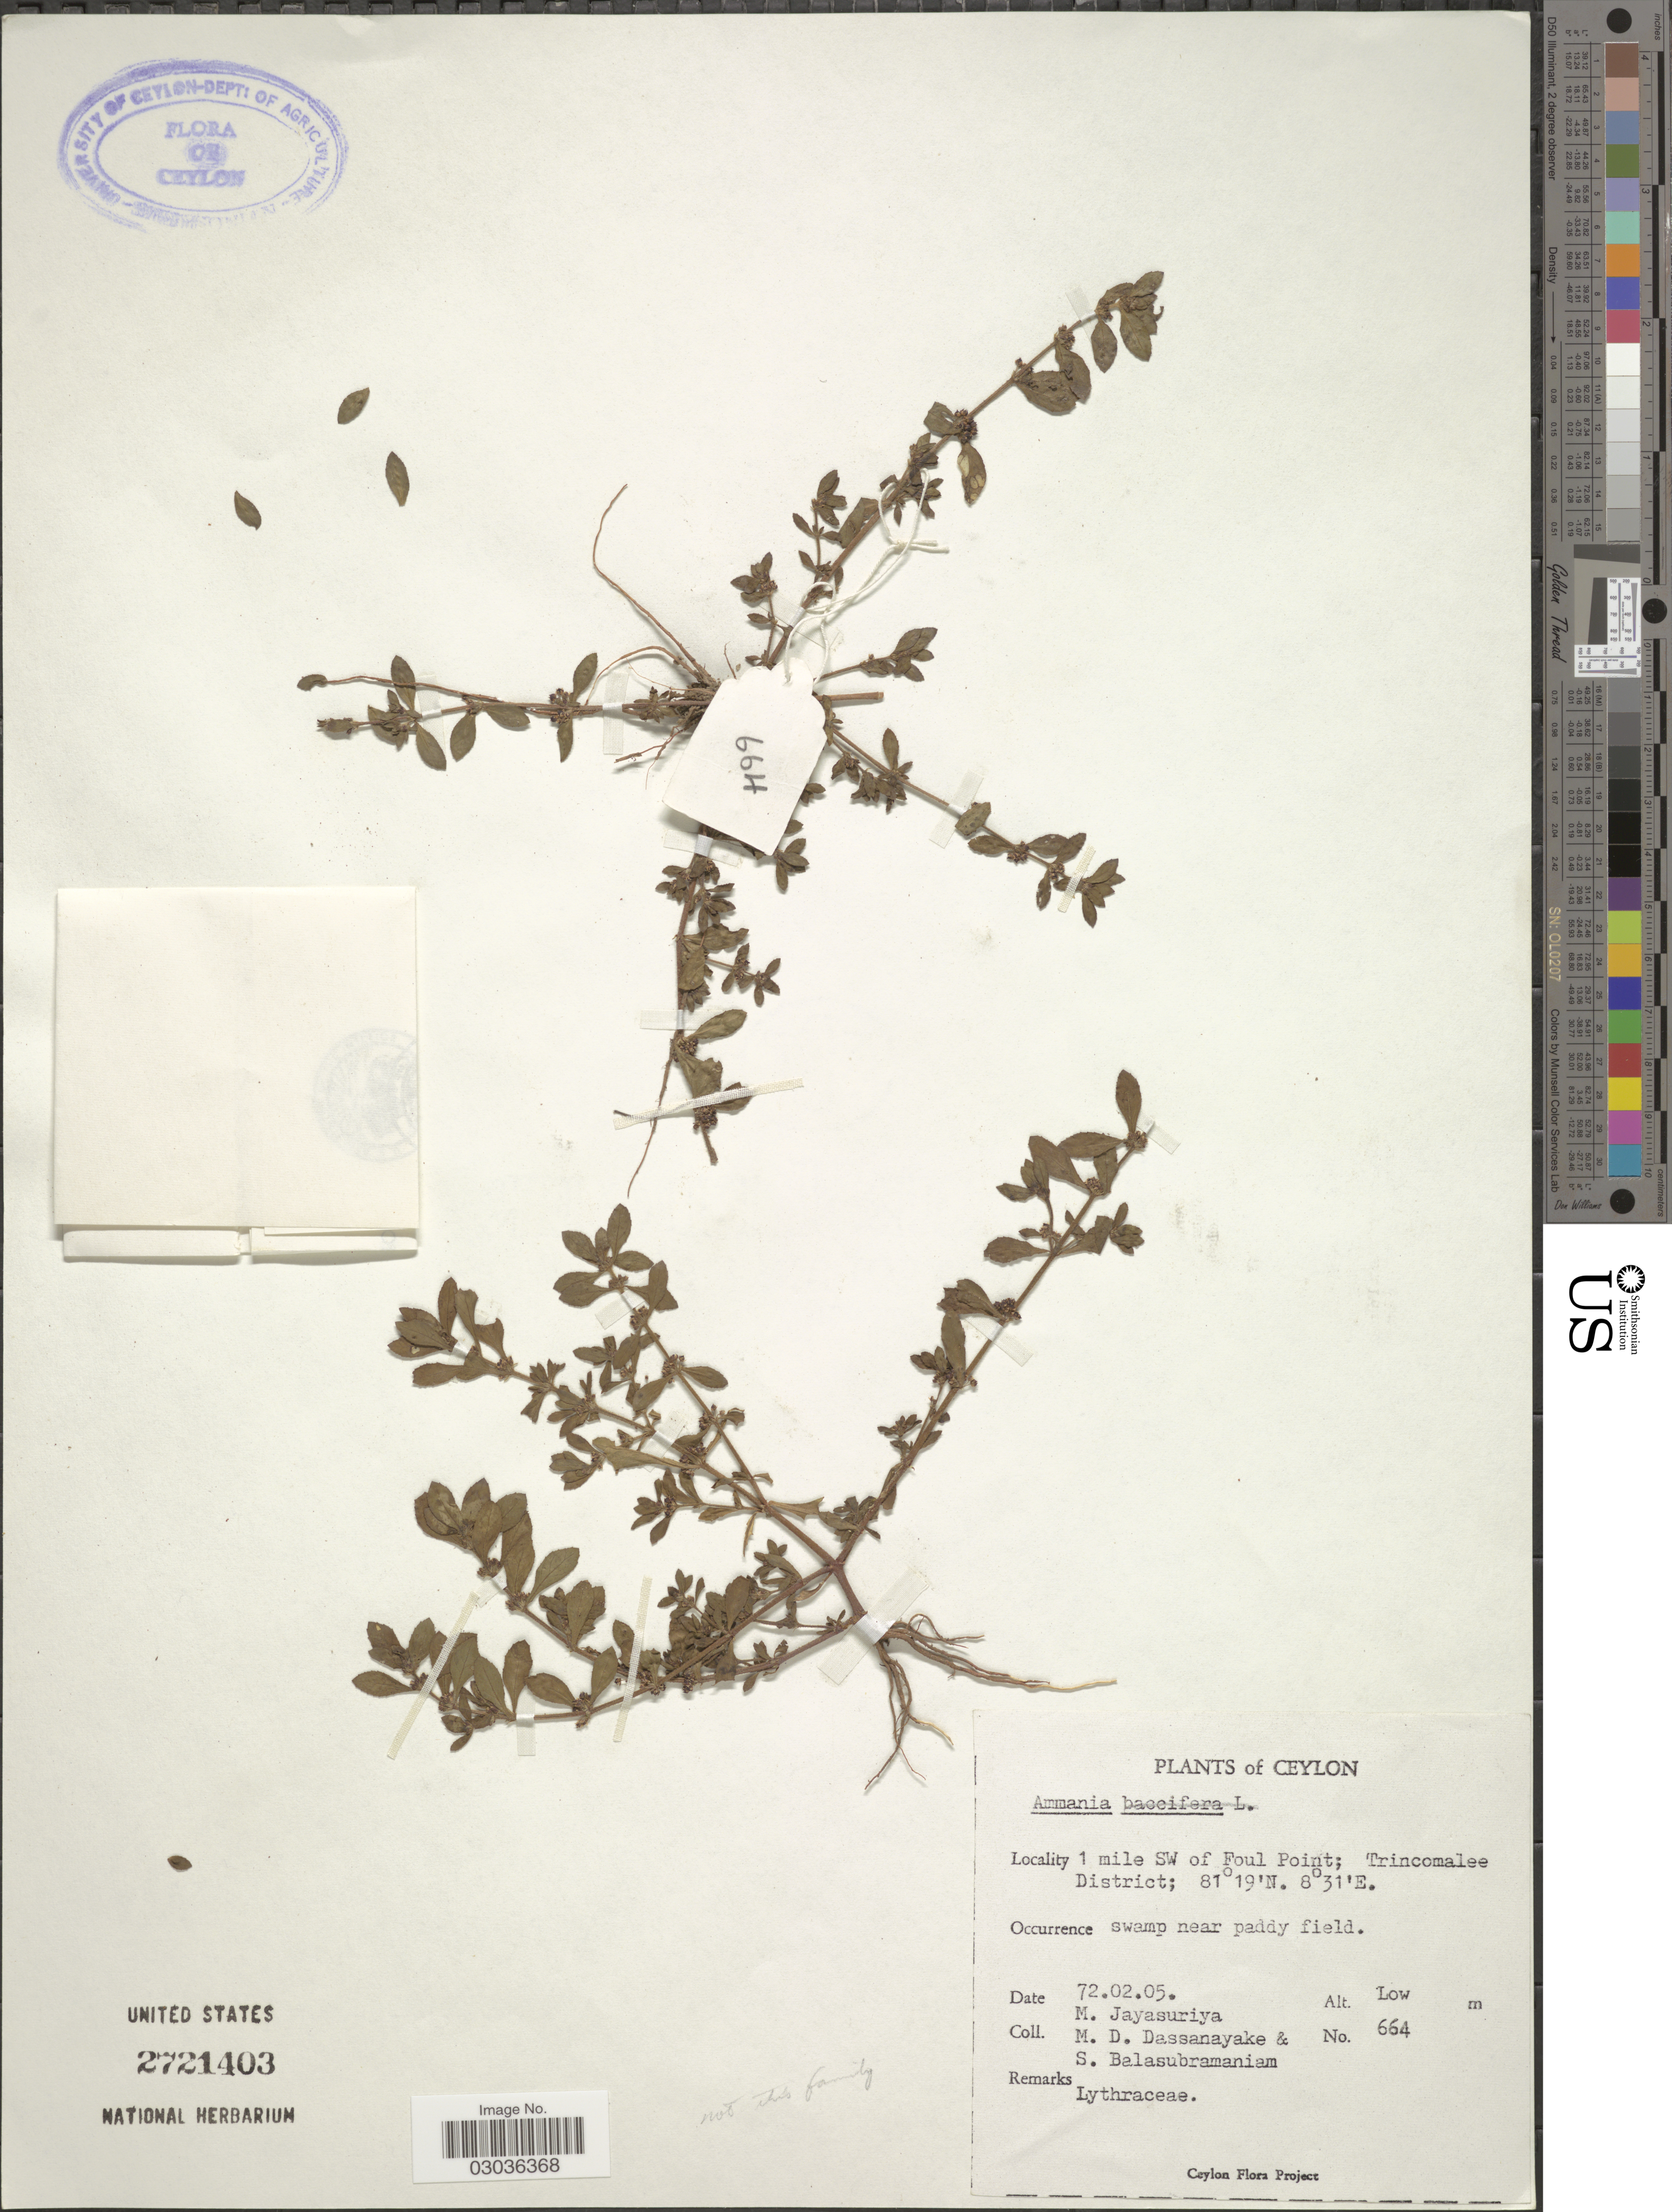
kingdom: Plantae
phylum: Tracheophyta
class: Magnoliopsida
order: Myrtales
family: Lythraceae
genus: Ammannia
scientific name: Ammannia baccifera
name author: L.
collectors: M. Jayasuriya, M. D. Dassanayake & S. Balasubramaniam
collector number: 664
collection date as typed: Transcribed d/m/y: 5/2/72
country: Sri Lanka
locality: Ceylon. 1 mile SW of Foul Point; Trincomalee District.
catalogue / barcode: US 2721403